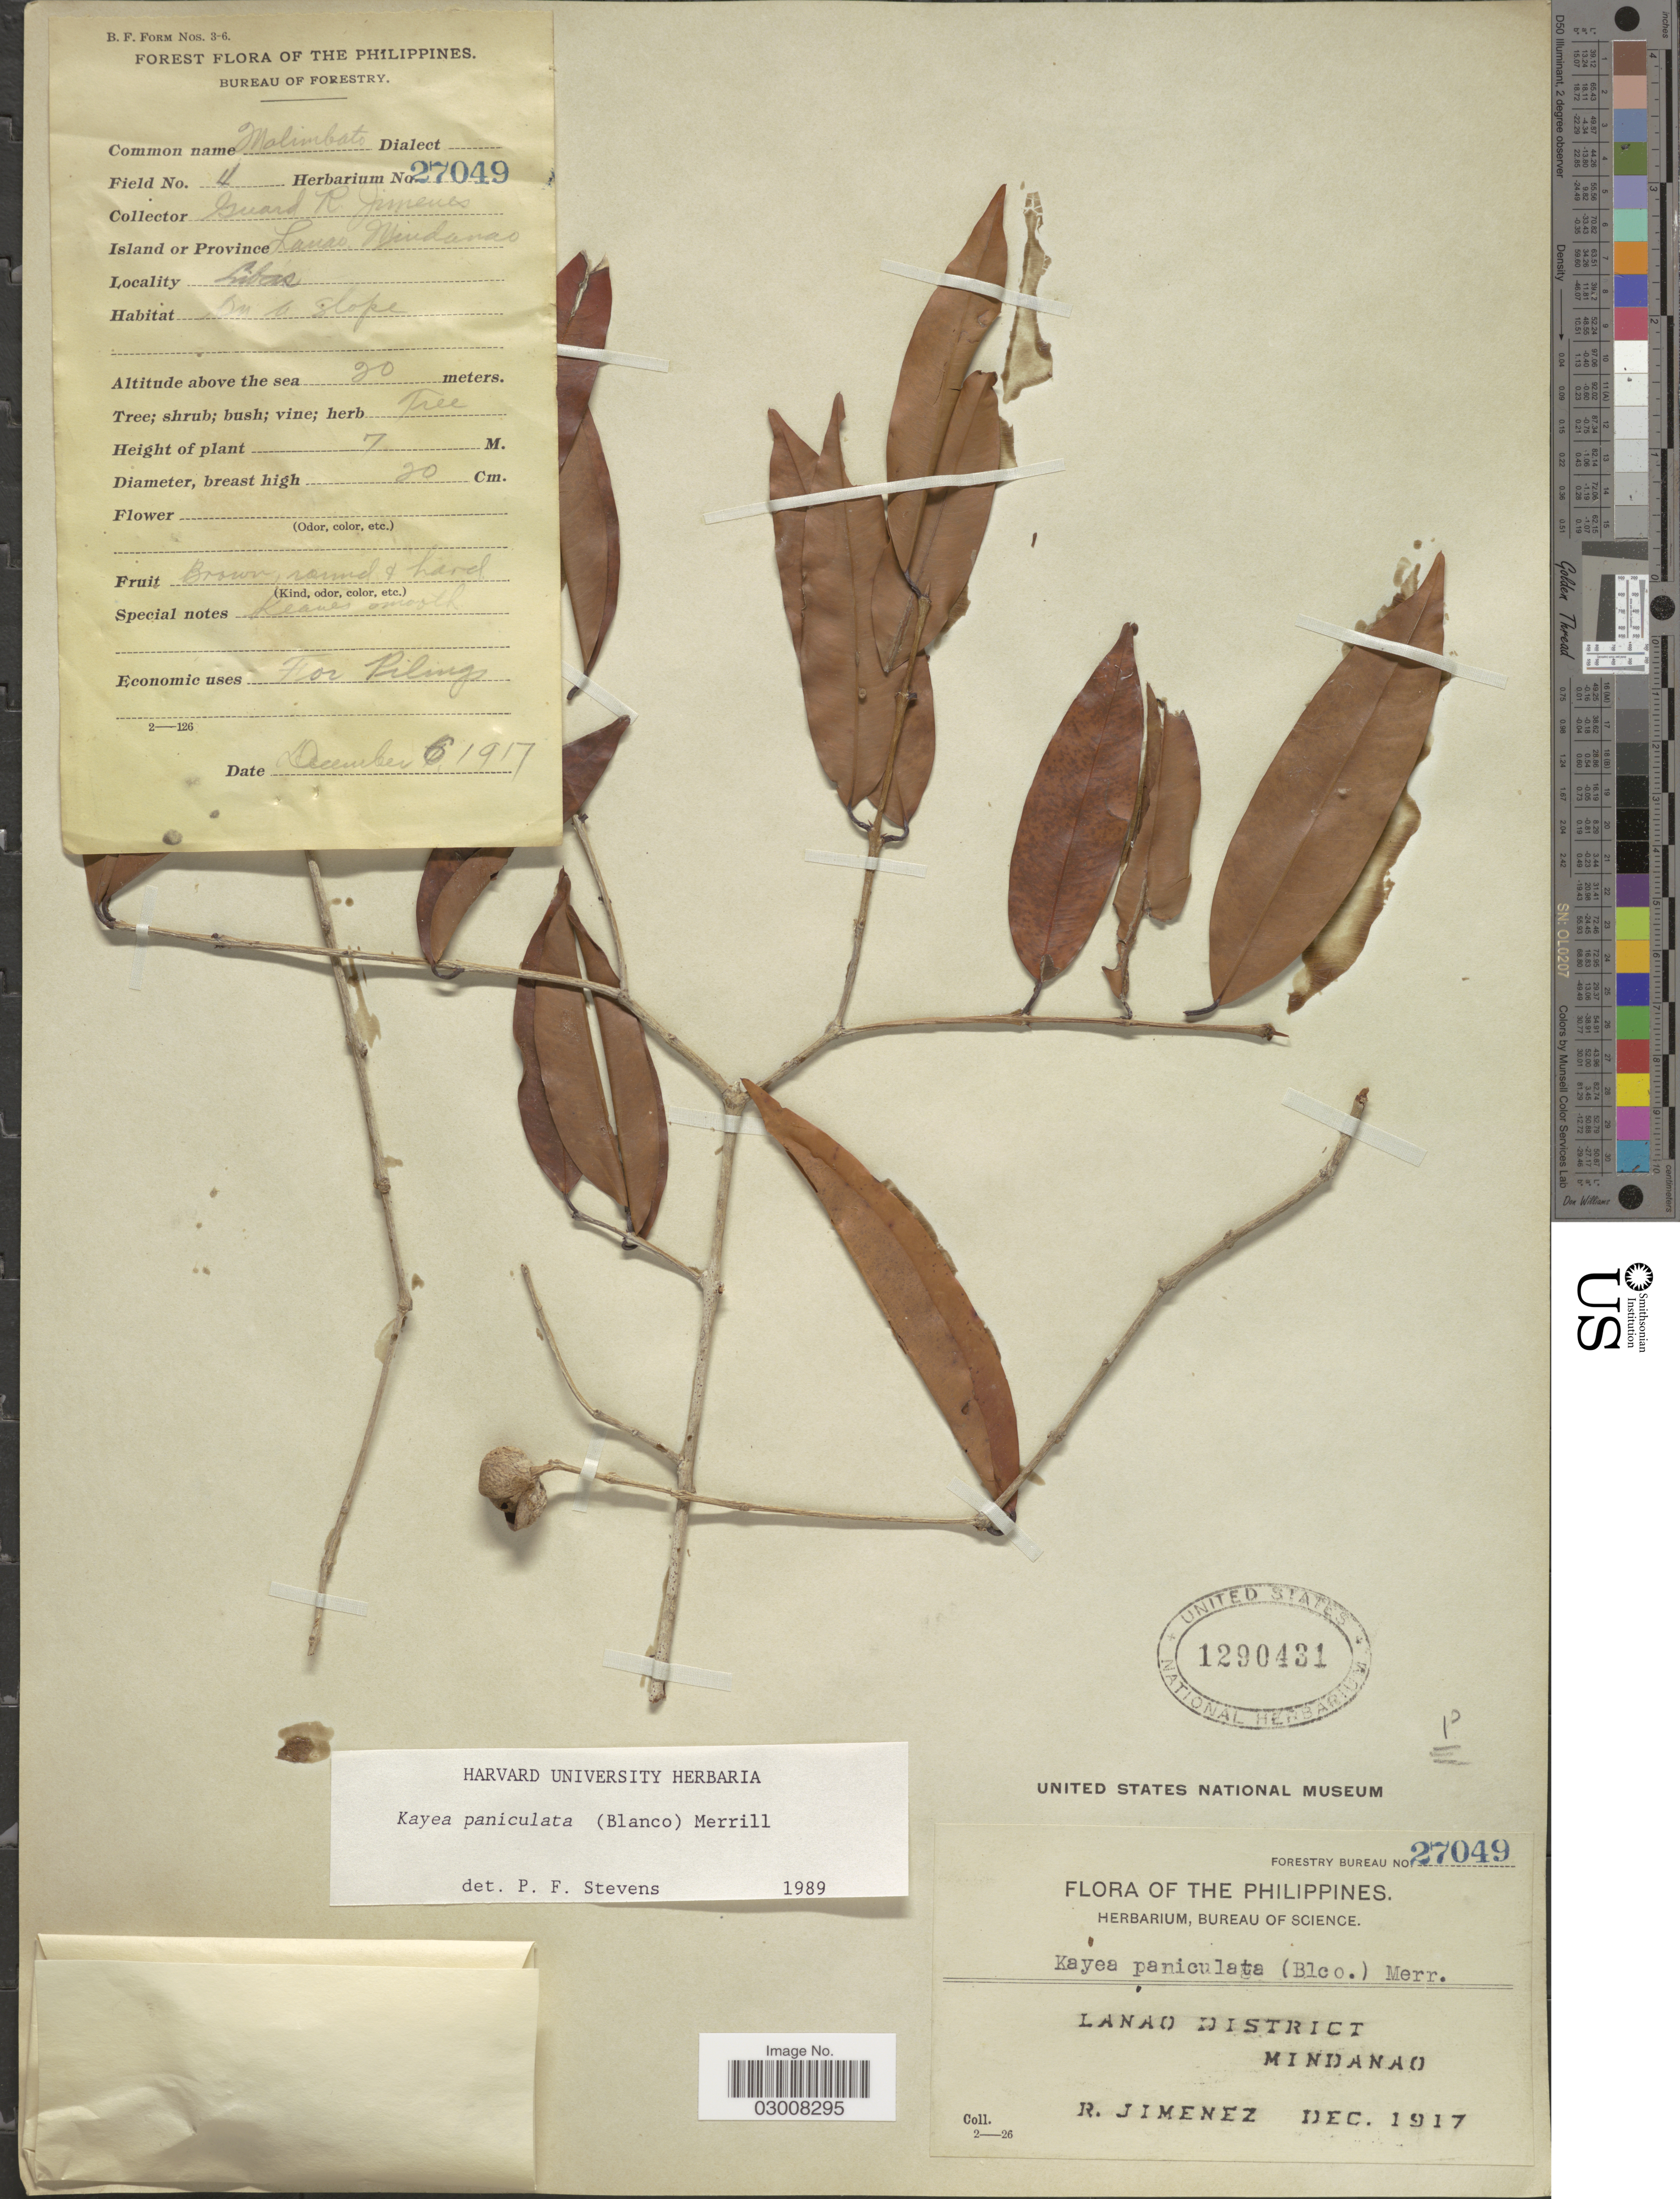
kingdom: Plantae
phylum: Tracheophyta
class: Magnoliopsida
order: Malpighiales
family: Calophyllaceae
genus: Kayea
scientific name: Kayea paniculata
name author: (Blanco) Merr.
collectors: R. Jimenez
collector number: Forestry Bureau 27049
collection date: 1917-12-06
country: Philippines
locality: Lanao District, Mindanao.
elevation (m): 20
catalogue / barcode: US 1290431